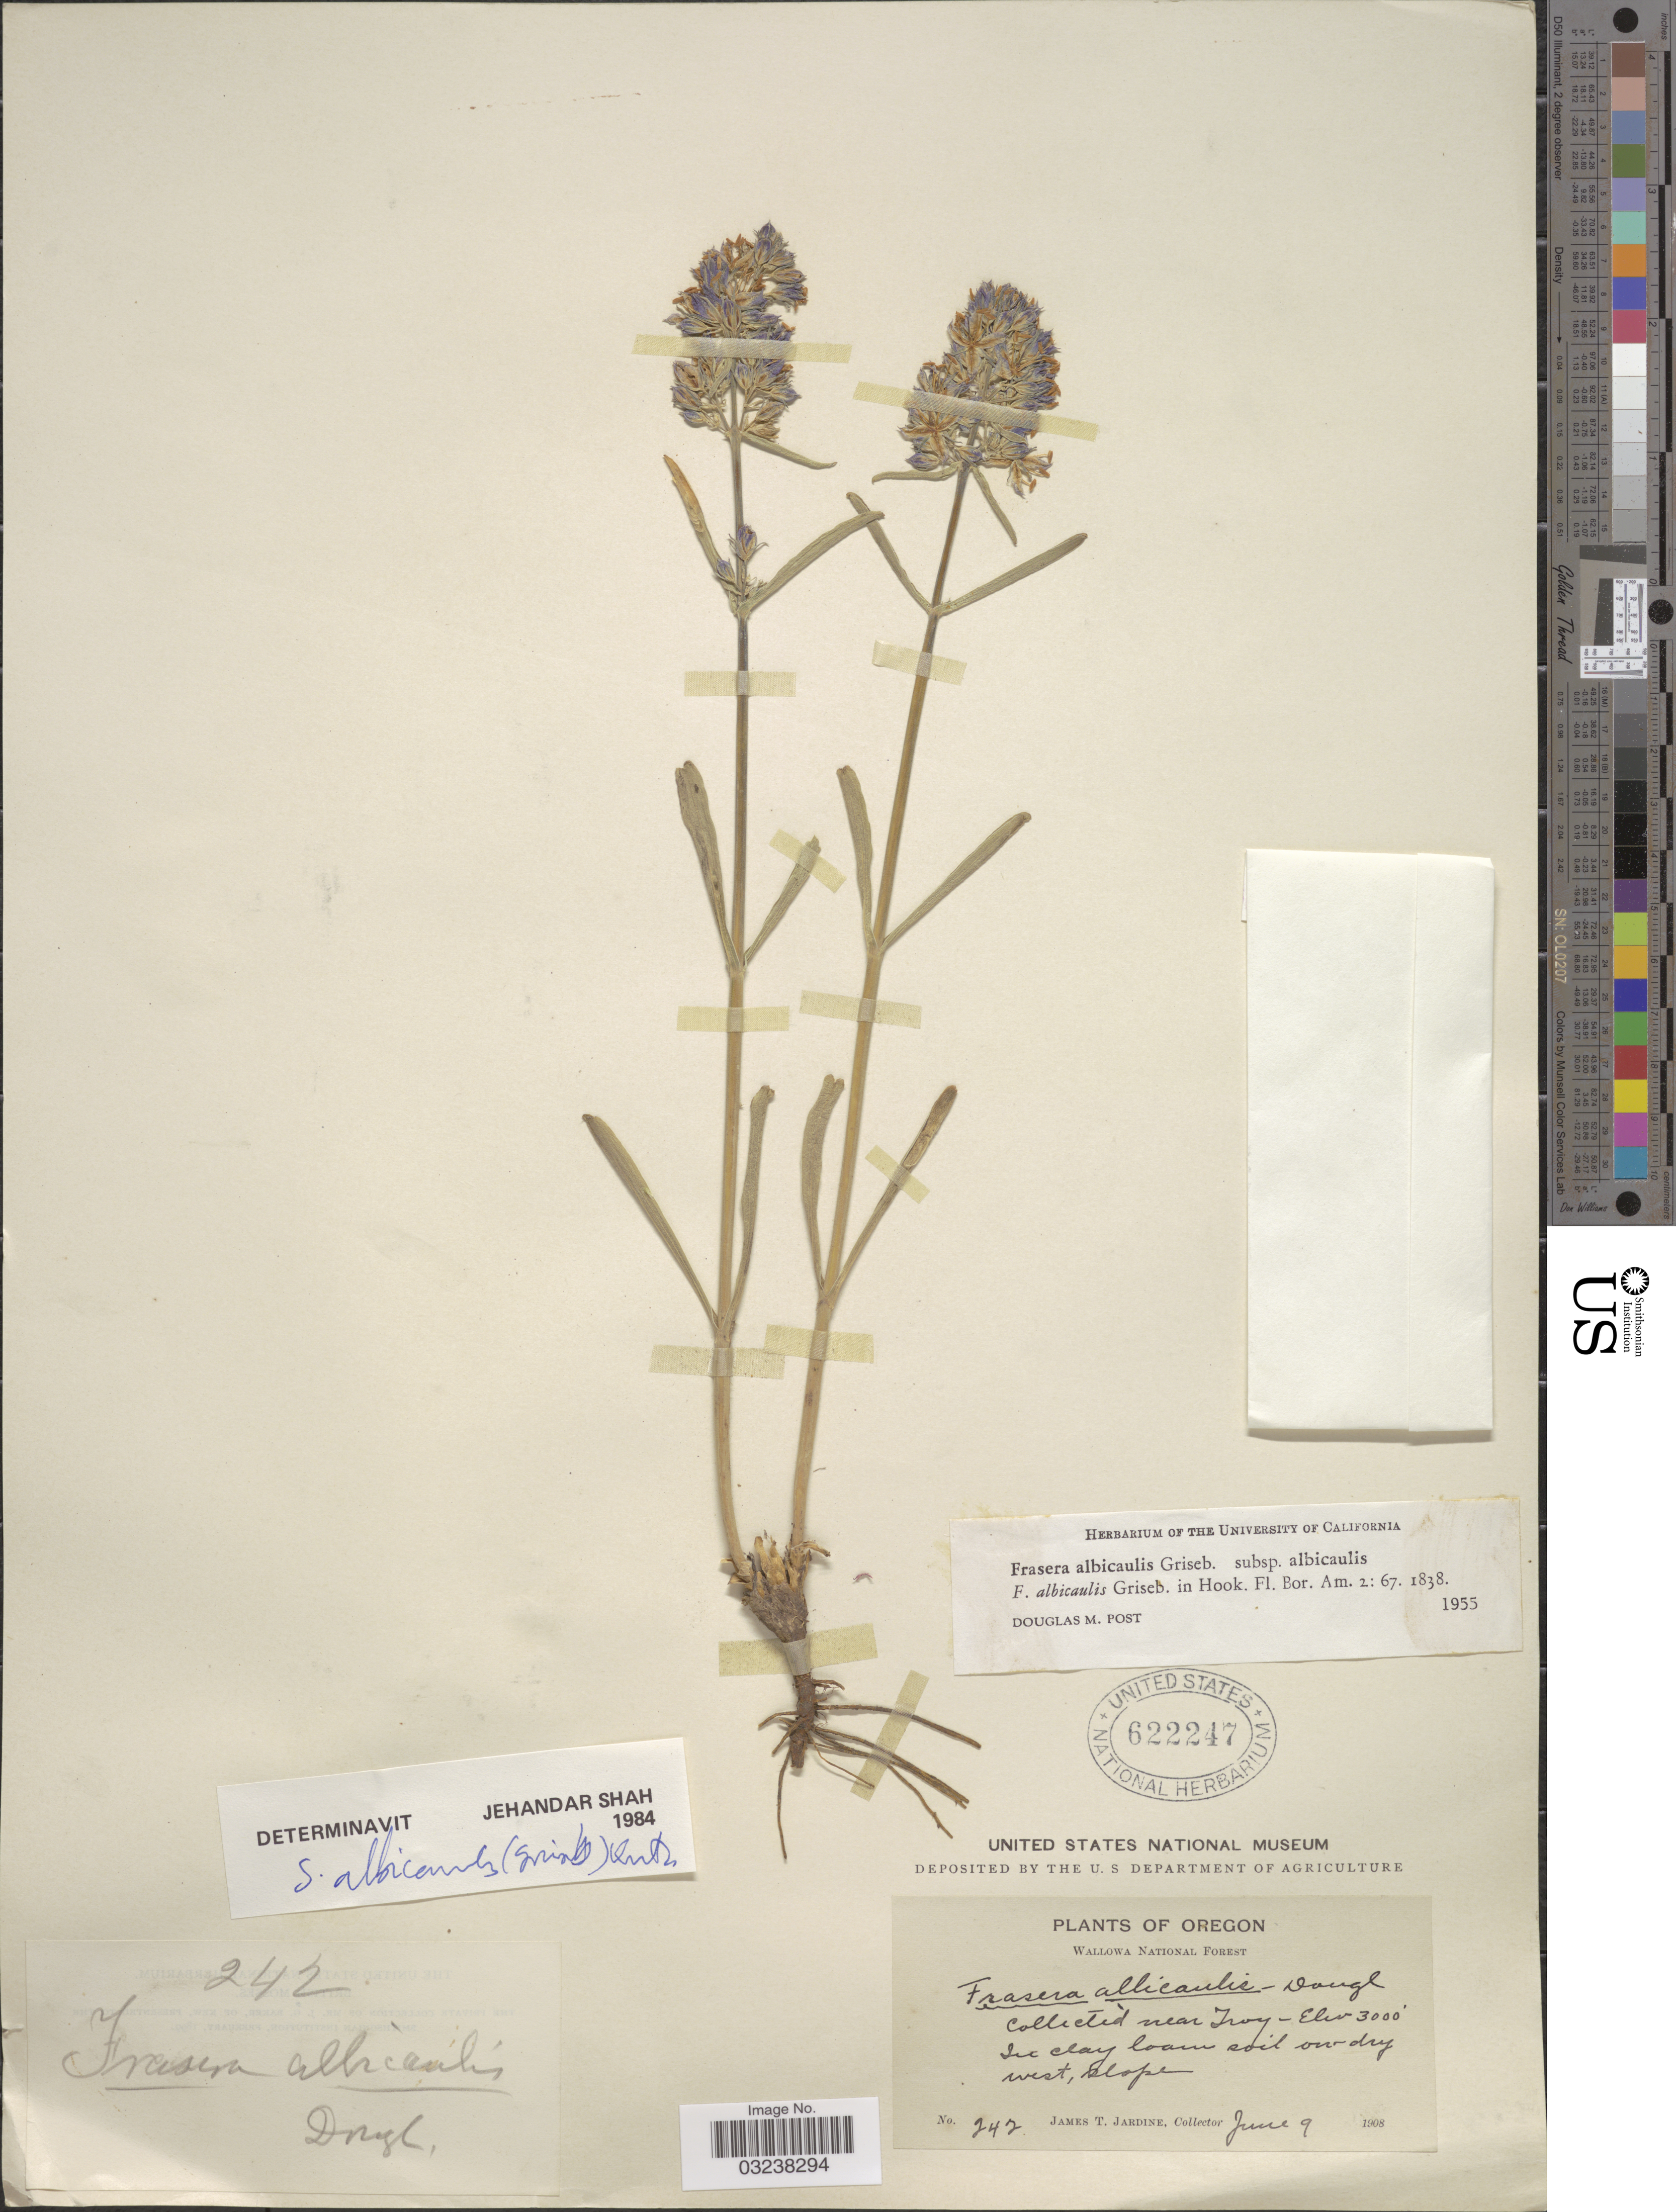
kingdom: Plantae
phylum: Tracheophyta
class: Magnoliopsida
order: Gentianales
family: Gentianaceae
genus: Swertia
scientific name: Swertia albicaulis var. albicaulis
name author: (Griseb.) Douglas ex Kuntze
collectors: J. T. Jardine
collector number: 242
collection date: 1908-06-09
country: United States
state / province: Oregon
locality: Wallowa National Forest. Near Troy.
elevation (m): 914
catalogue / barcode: US 622247